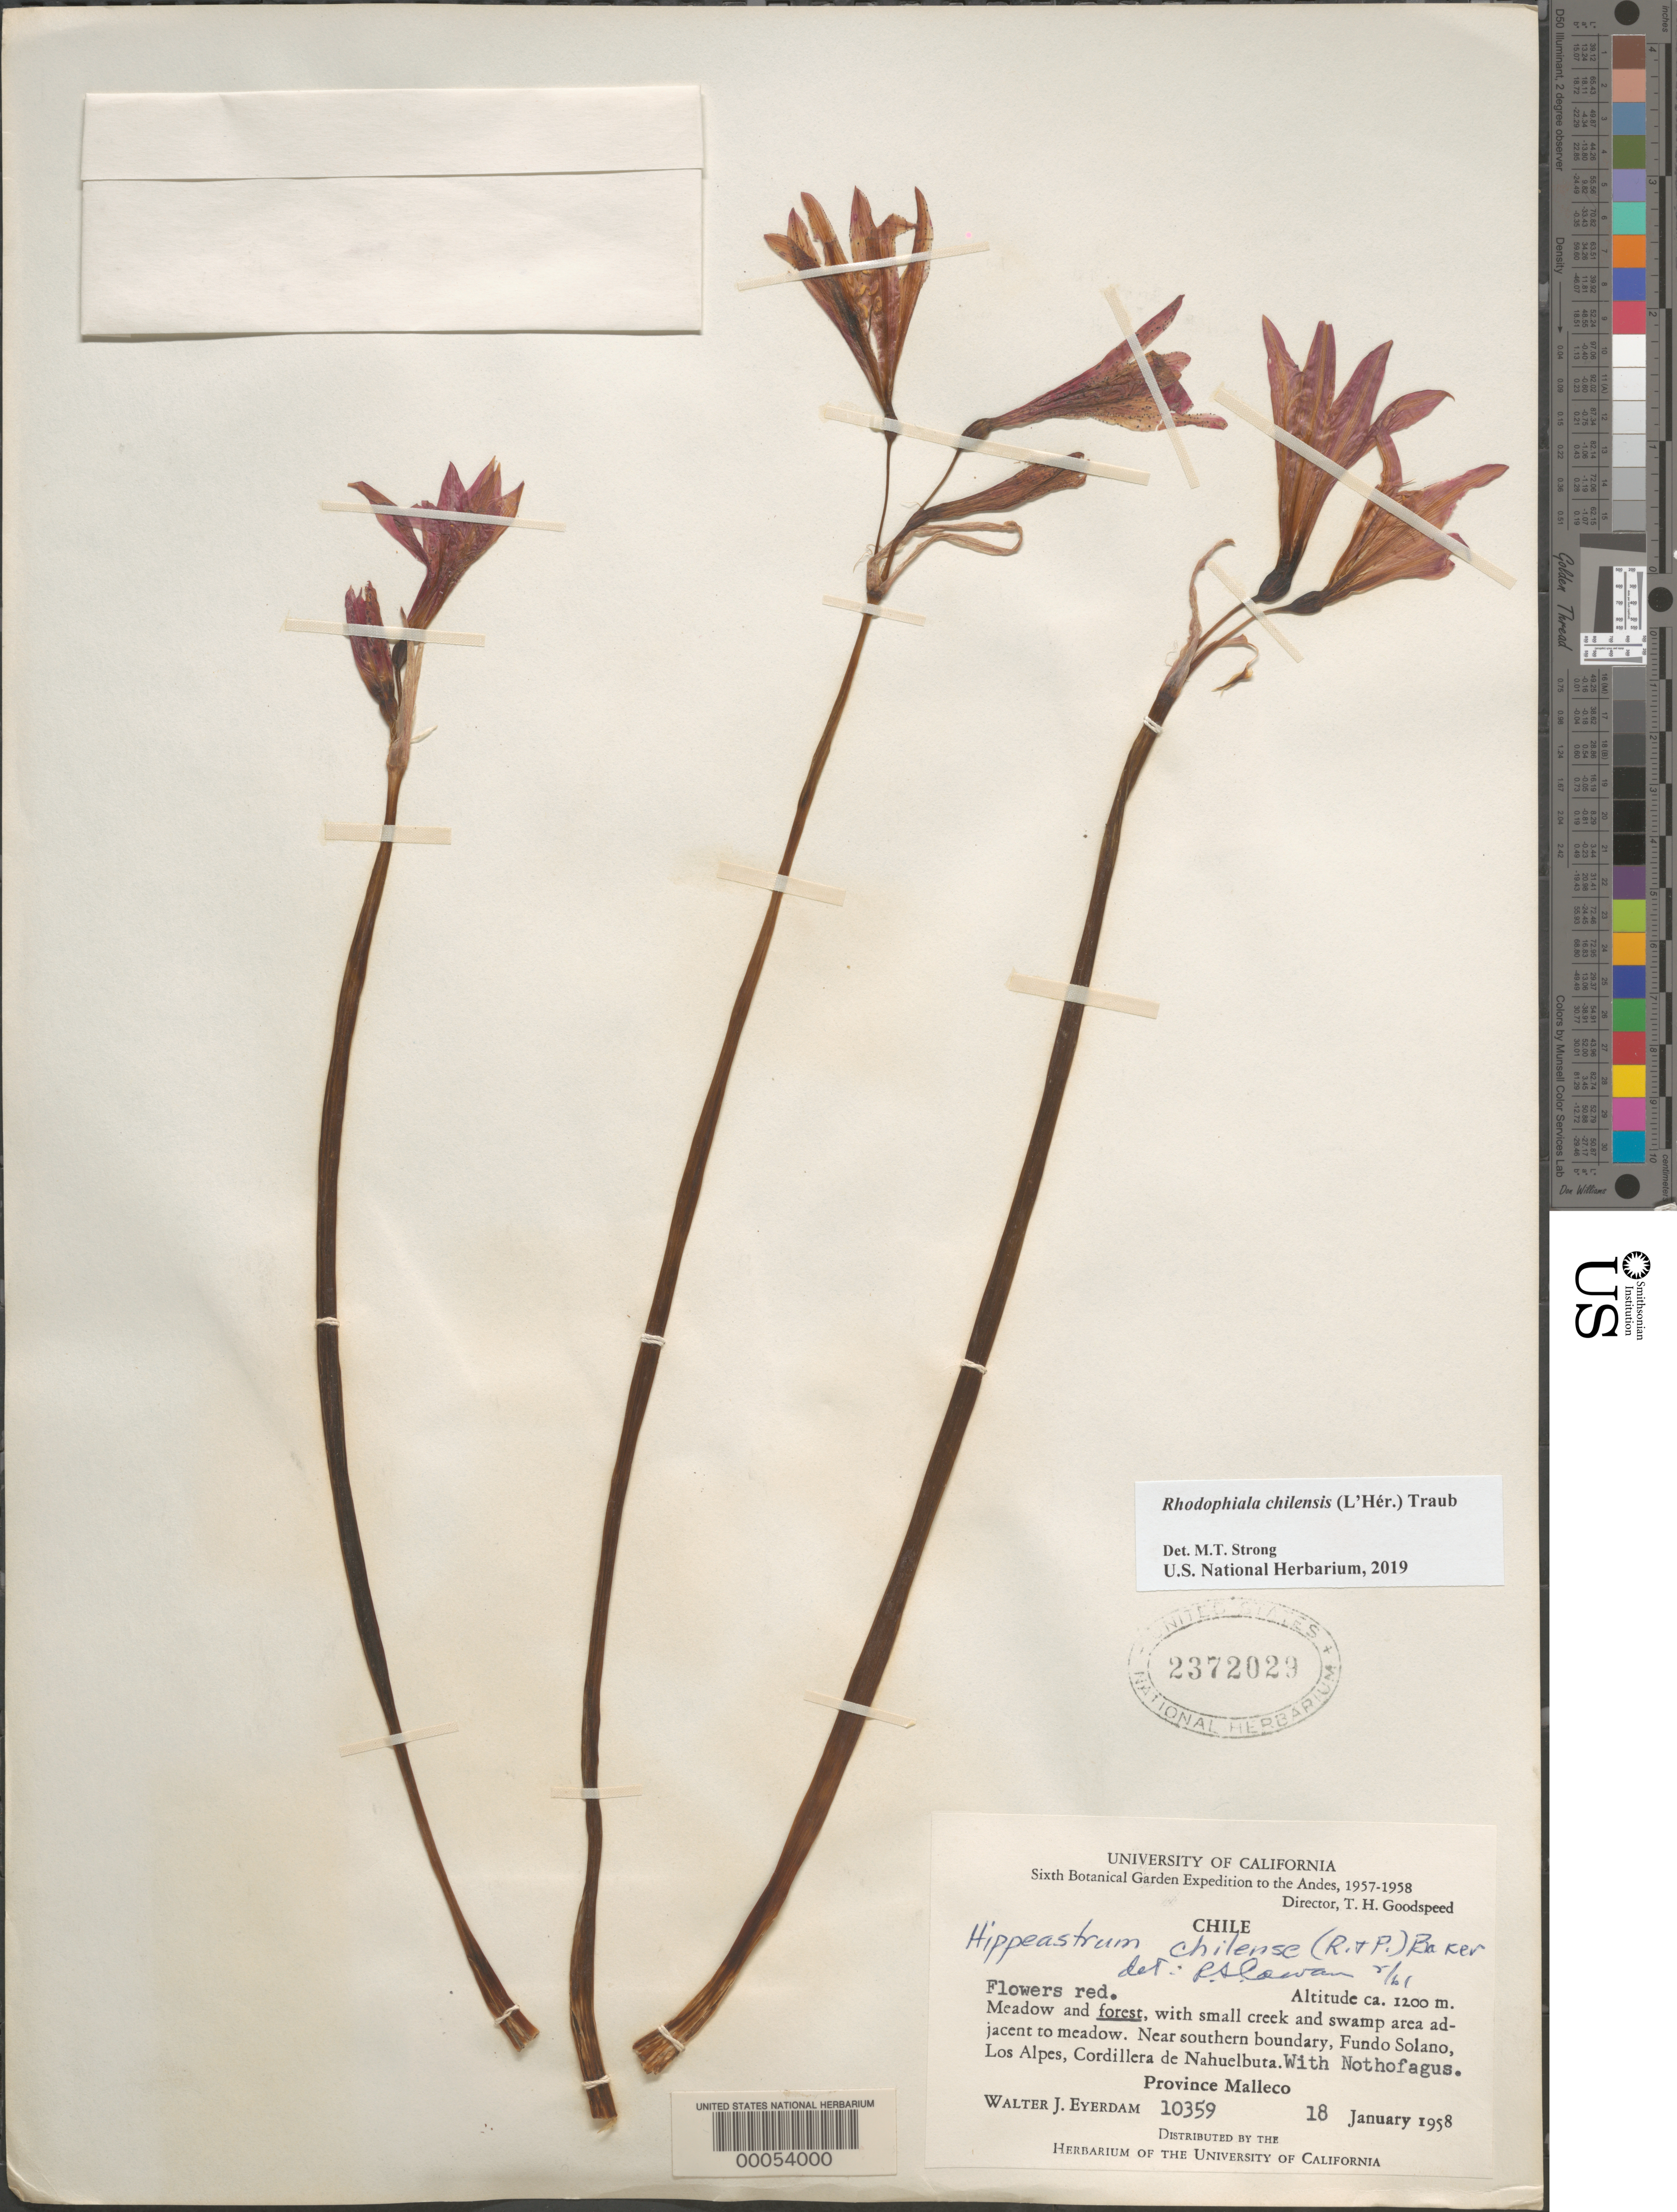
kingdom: Plantae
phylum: Tracheophyta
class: Liliopsida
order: Asparagales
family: Amaryllidaceae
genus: Rhodophiala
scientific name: Rhodophiala chilensis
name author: (L'Hér.) Traub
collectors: W. J. Eyerdam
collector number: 10359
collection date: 1958-01-18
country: Chile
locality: Andes. Near southern boundary, Fundo Solano, Los Alpes, Cordillera de Nahuelbuta. Province Malleco.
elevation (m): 1200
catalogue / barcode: US 2372029